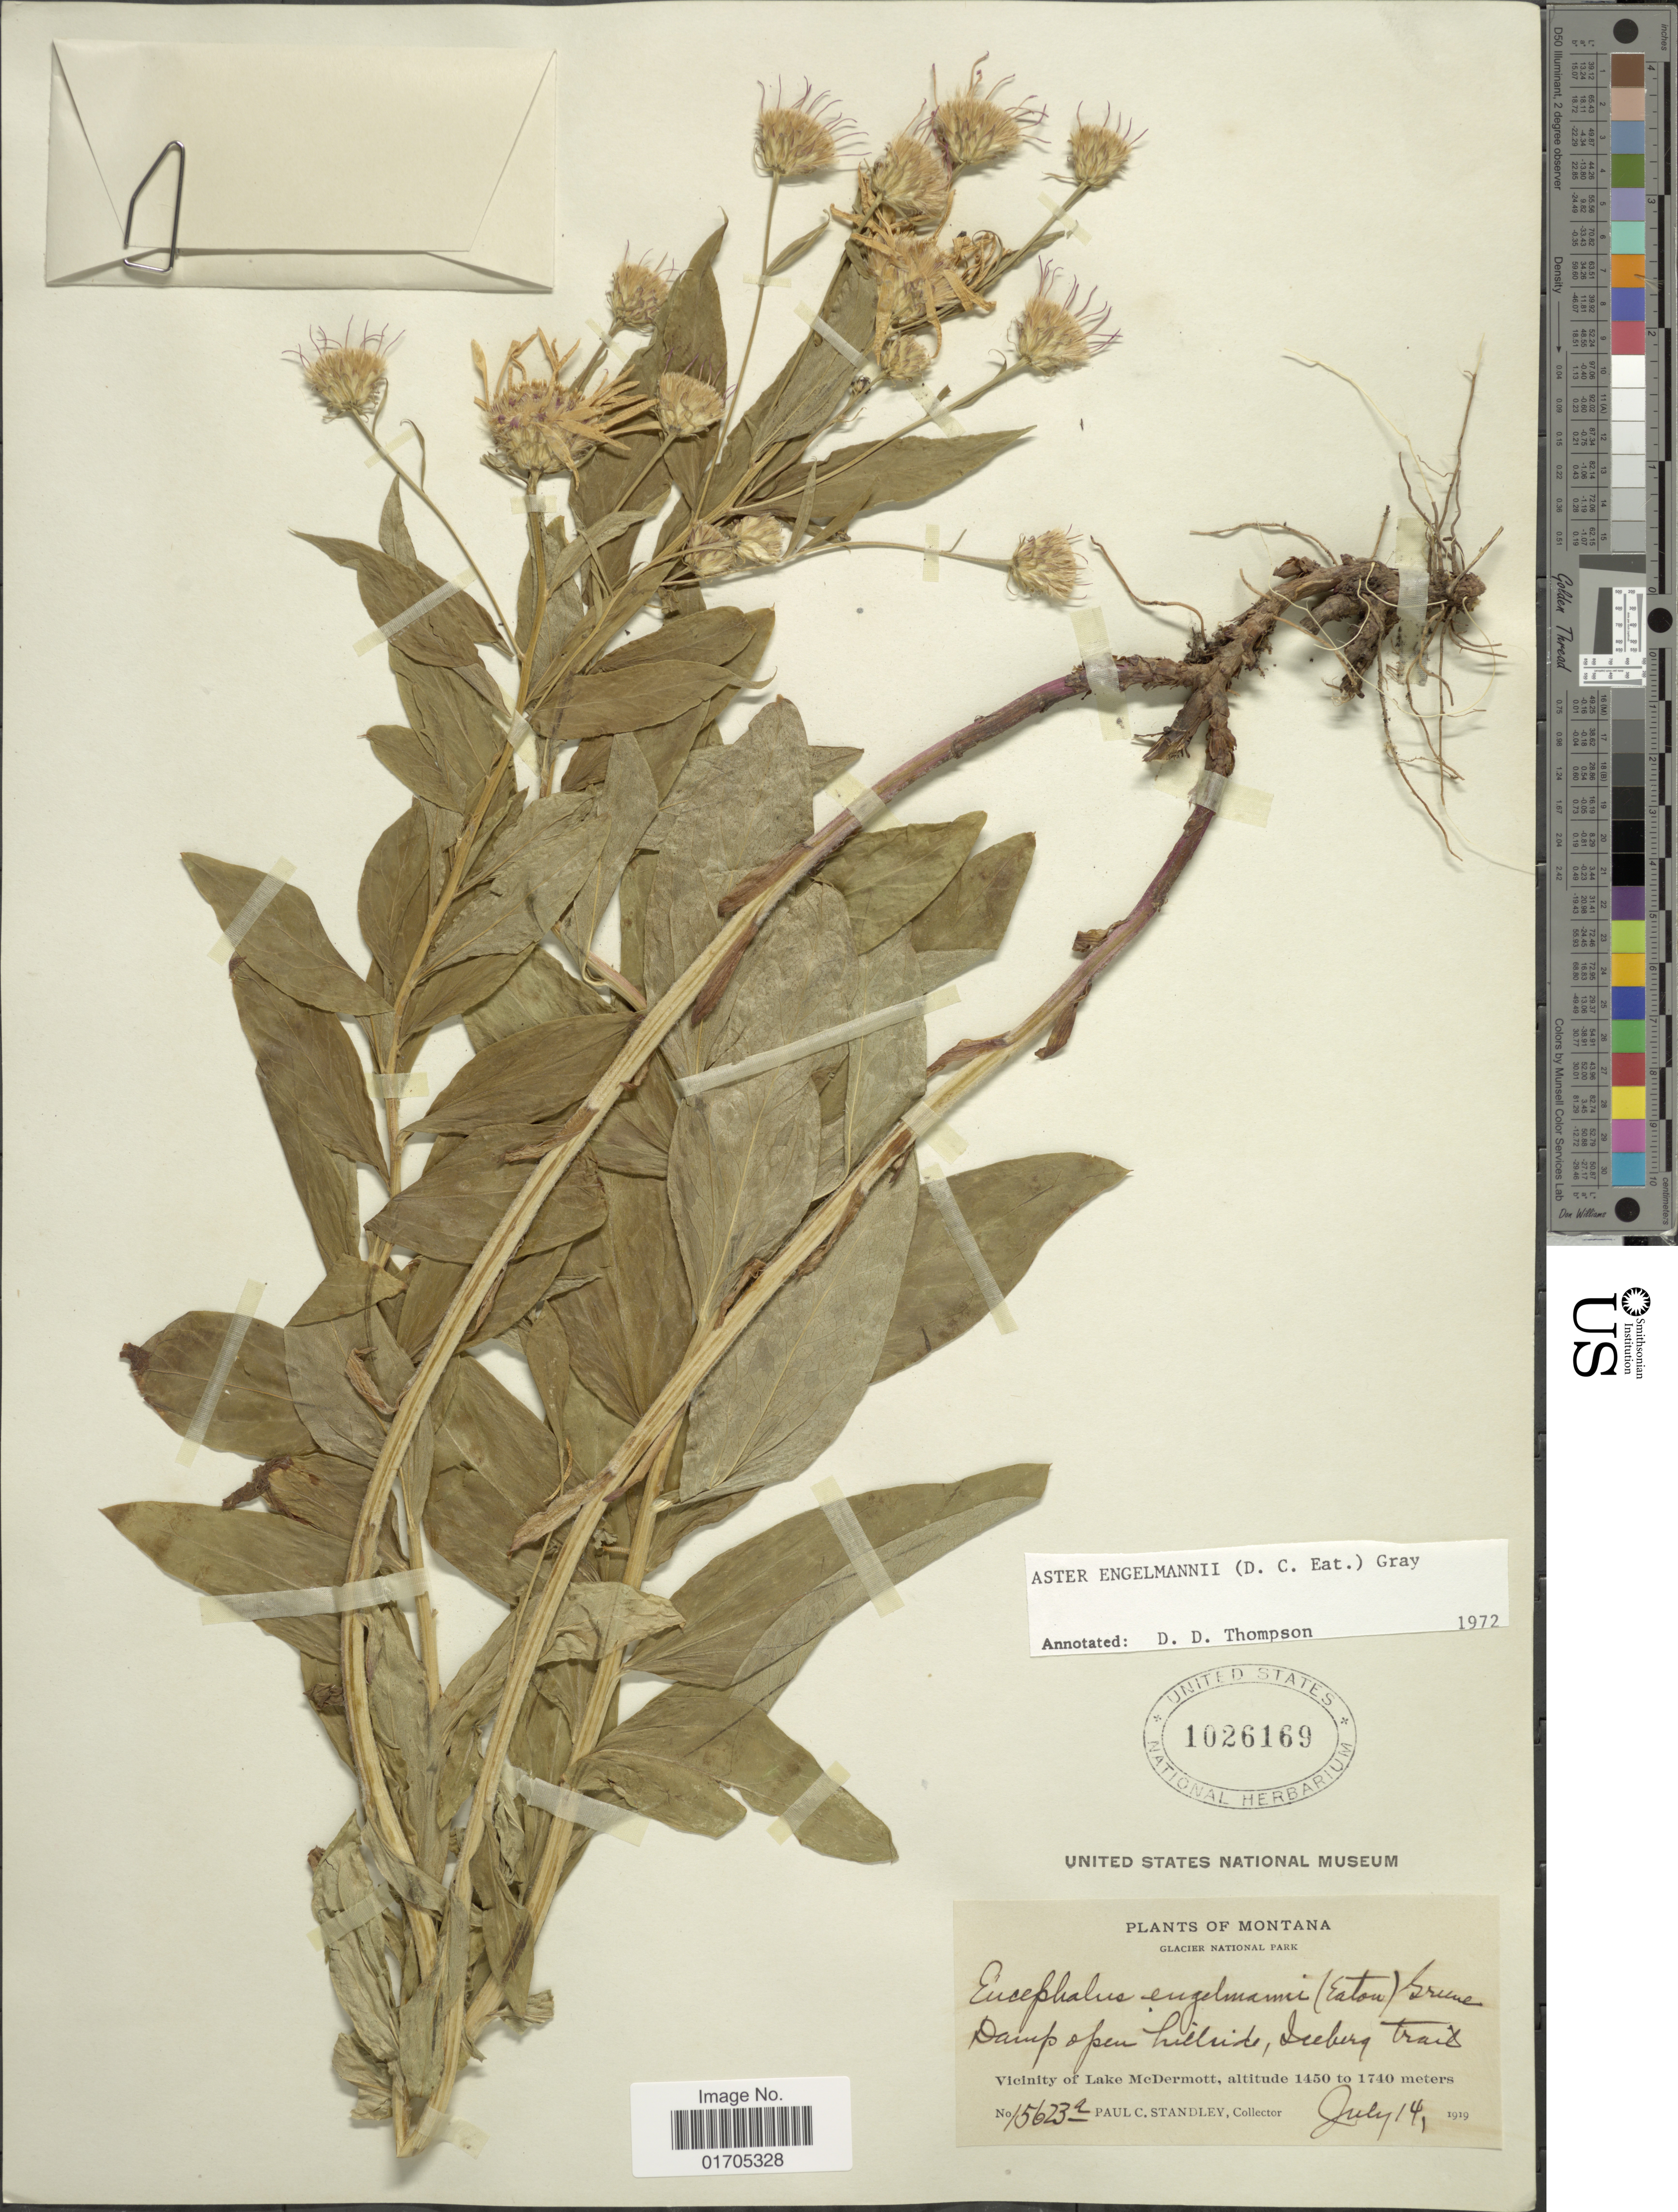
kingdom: Plantae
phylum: Tracheophyta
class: Magnoliopsida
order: Asterales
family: Asteraceae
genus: Eucephalus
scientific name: Eucephalus engelmannii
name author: (D.C. Eaton) Greene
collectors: P. C. Standley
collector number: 15623a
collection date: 1919-07-14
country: United States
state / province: Montana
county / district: Glacier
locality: Glacier National Park, Damp open hillside, Seeberg trail, Vicinity of Lake McDermott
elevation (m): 1450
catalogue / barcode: US 1026169